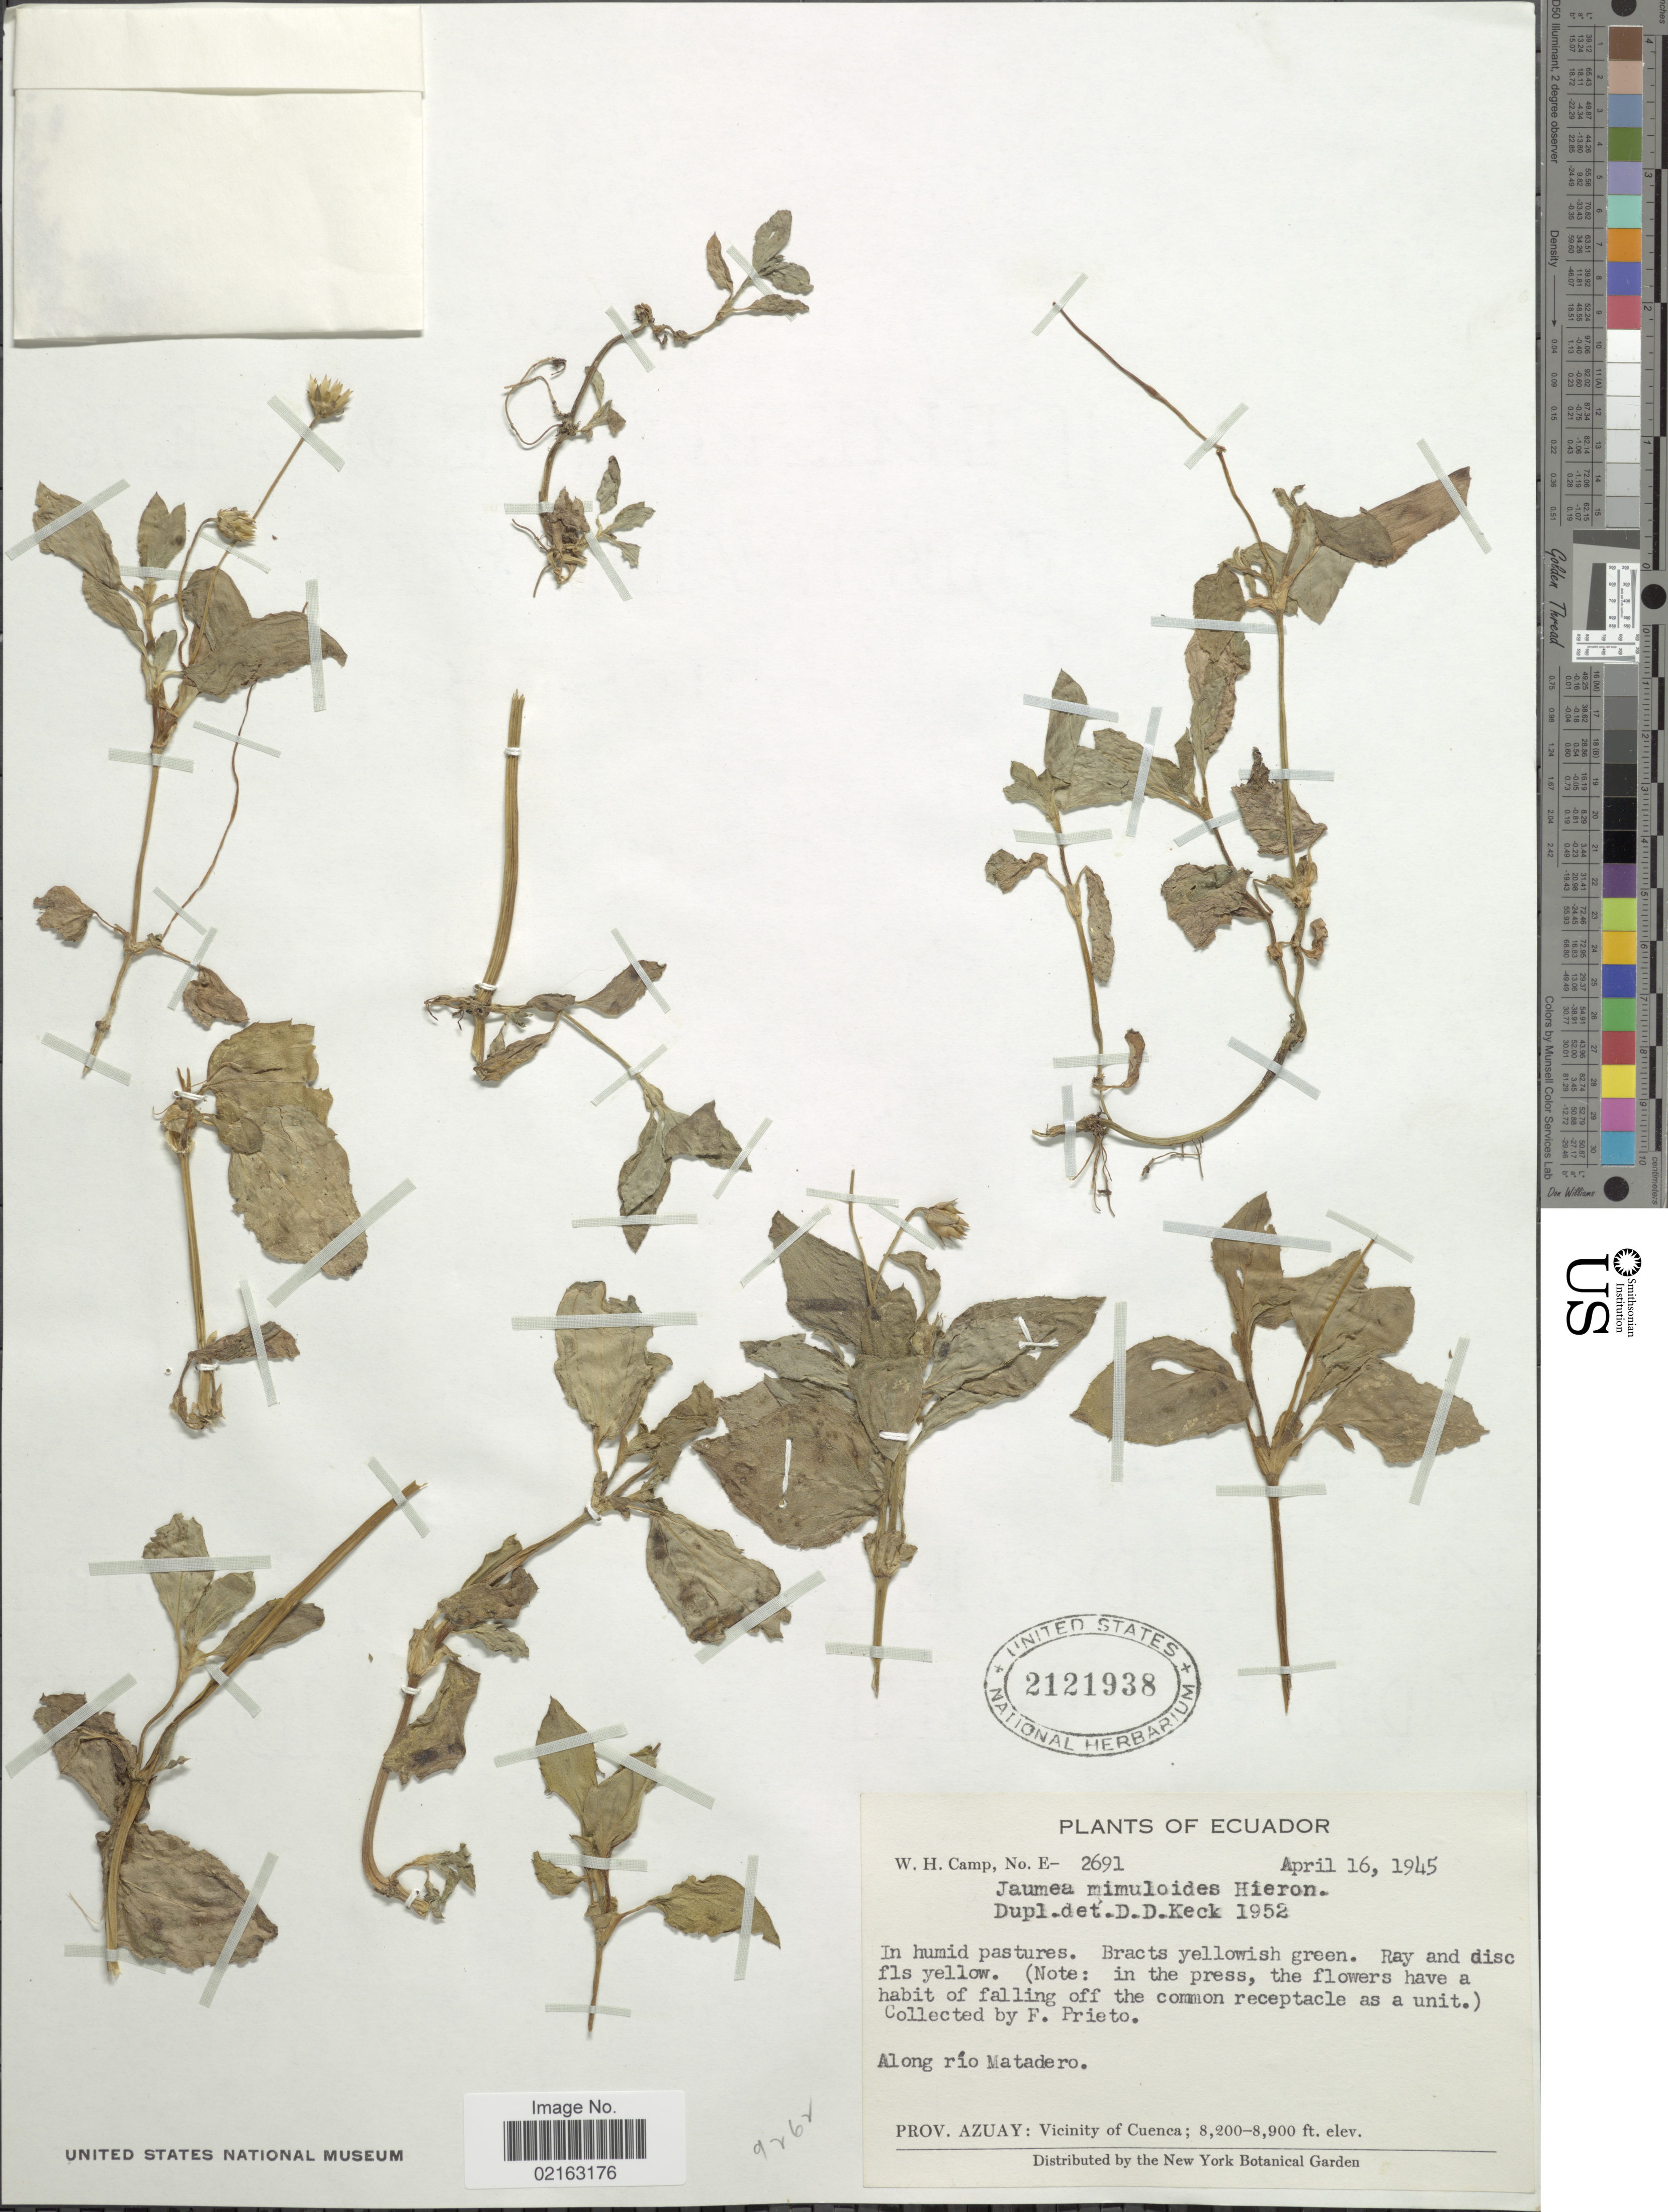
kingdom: Plantae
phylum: Tracheophyta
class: Magnoliopsida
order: Asterales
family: Asteraceae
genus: Philoglossa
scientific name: Philoglossa mimuloides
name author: (Hieron.) H. Rob. & Brettell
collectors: F. Prieto & W. H. Camp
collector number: E-2691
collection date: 1945-04-16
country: Ecuador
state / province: Azuay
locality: Along río Matadero. Prov. Azuay: Vicinity of Cuenca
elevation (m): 2499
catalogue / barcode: US 2121938